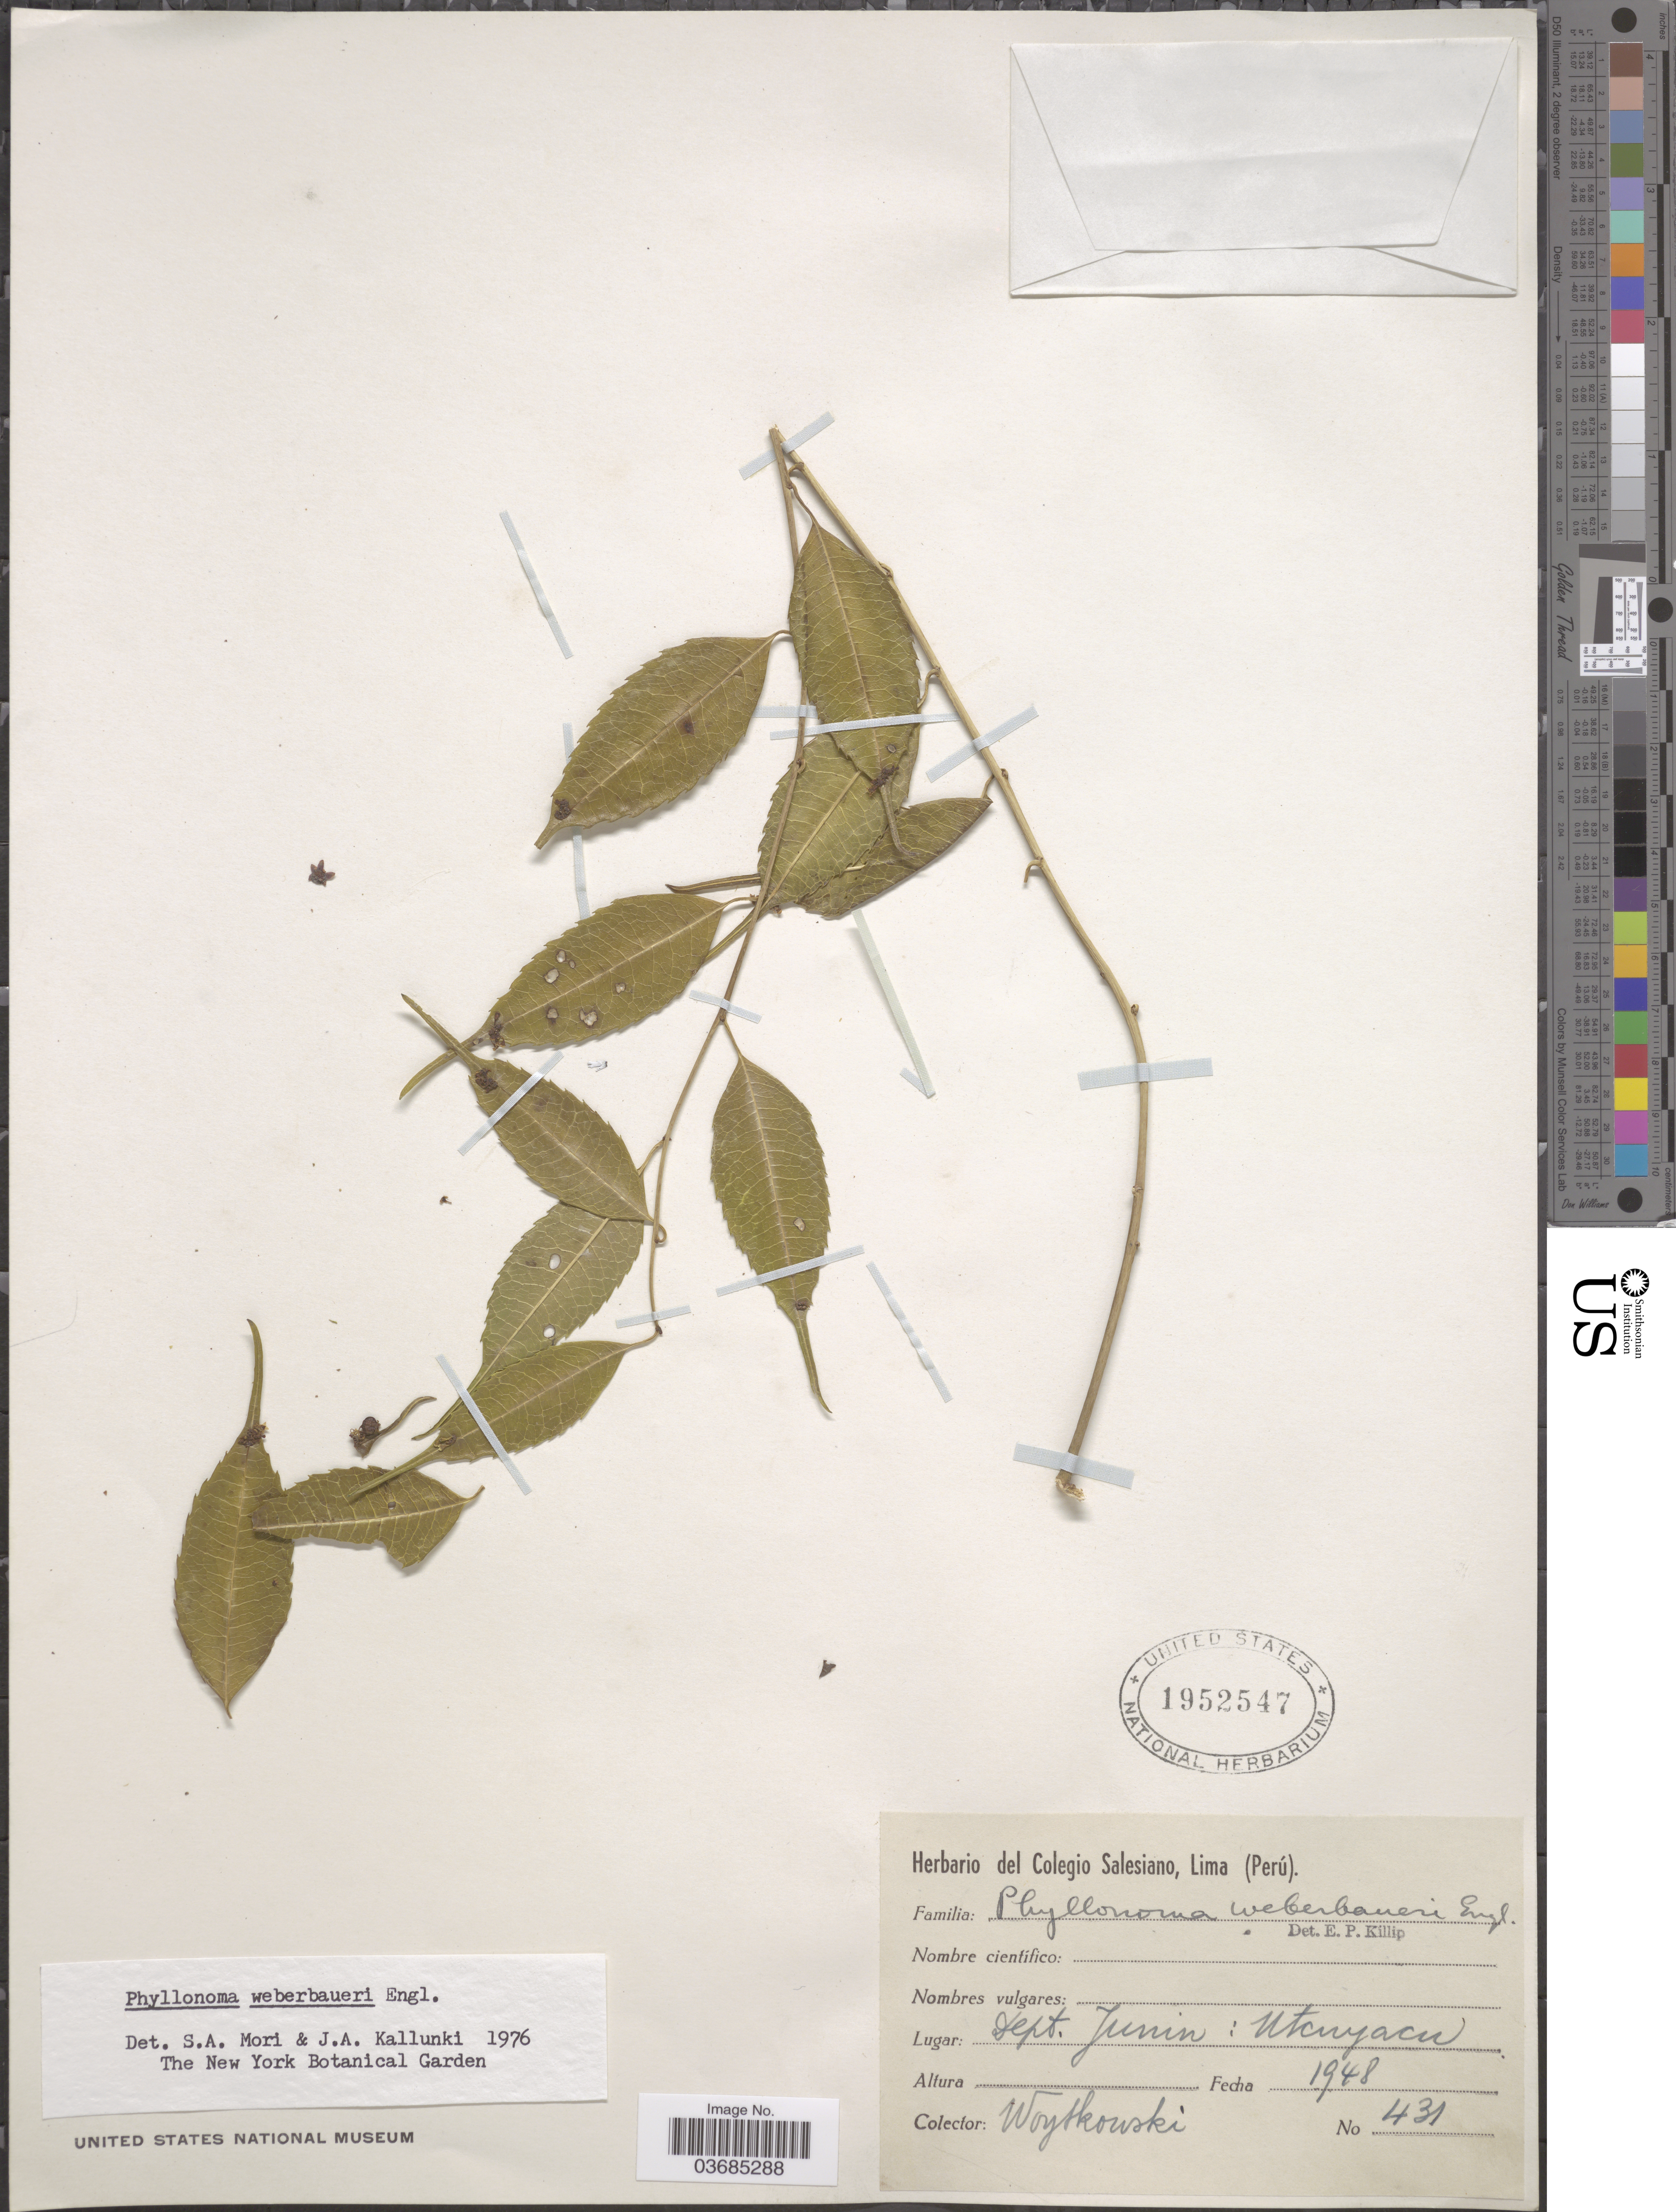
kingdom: Plantae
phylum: Tracheophyta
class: Magnoliopsida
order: Aquifoliales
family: Phyllonomaceae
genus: Phyllonoma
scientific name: Phyllonoma weberbaueri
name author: Engl.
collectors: Woytkowski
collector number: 431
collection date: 1948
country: Peru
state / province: Junín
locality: Dept. Junin: Utcuyacu.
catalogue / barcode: US 1952547